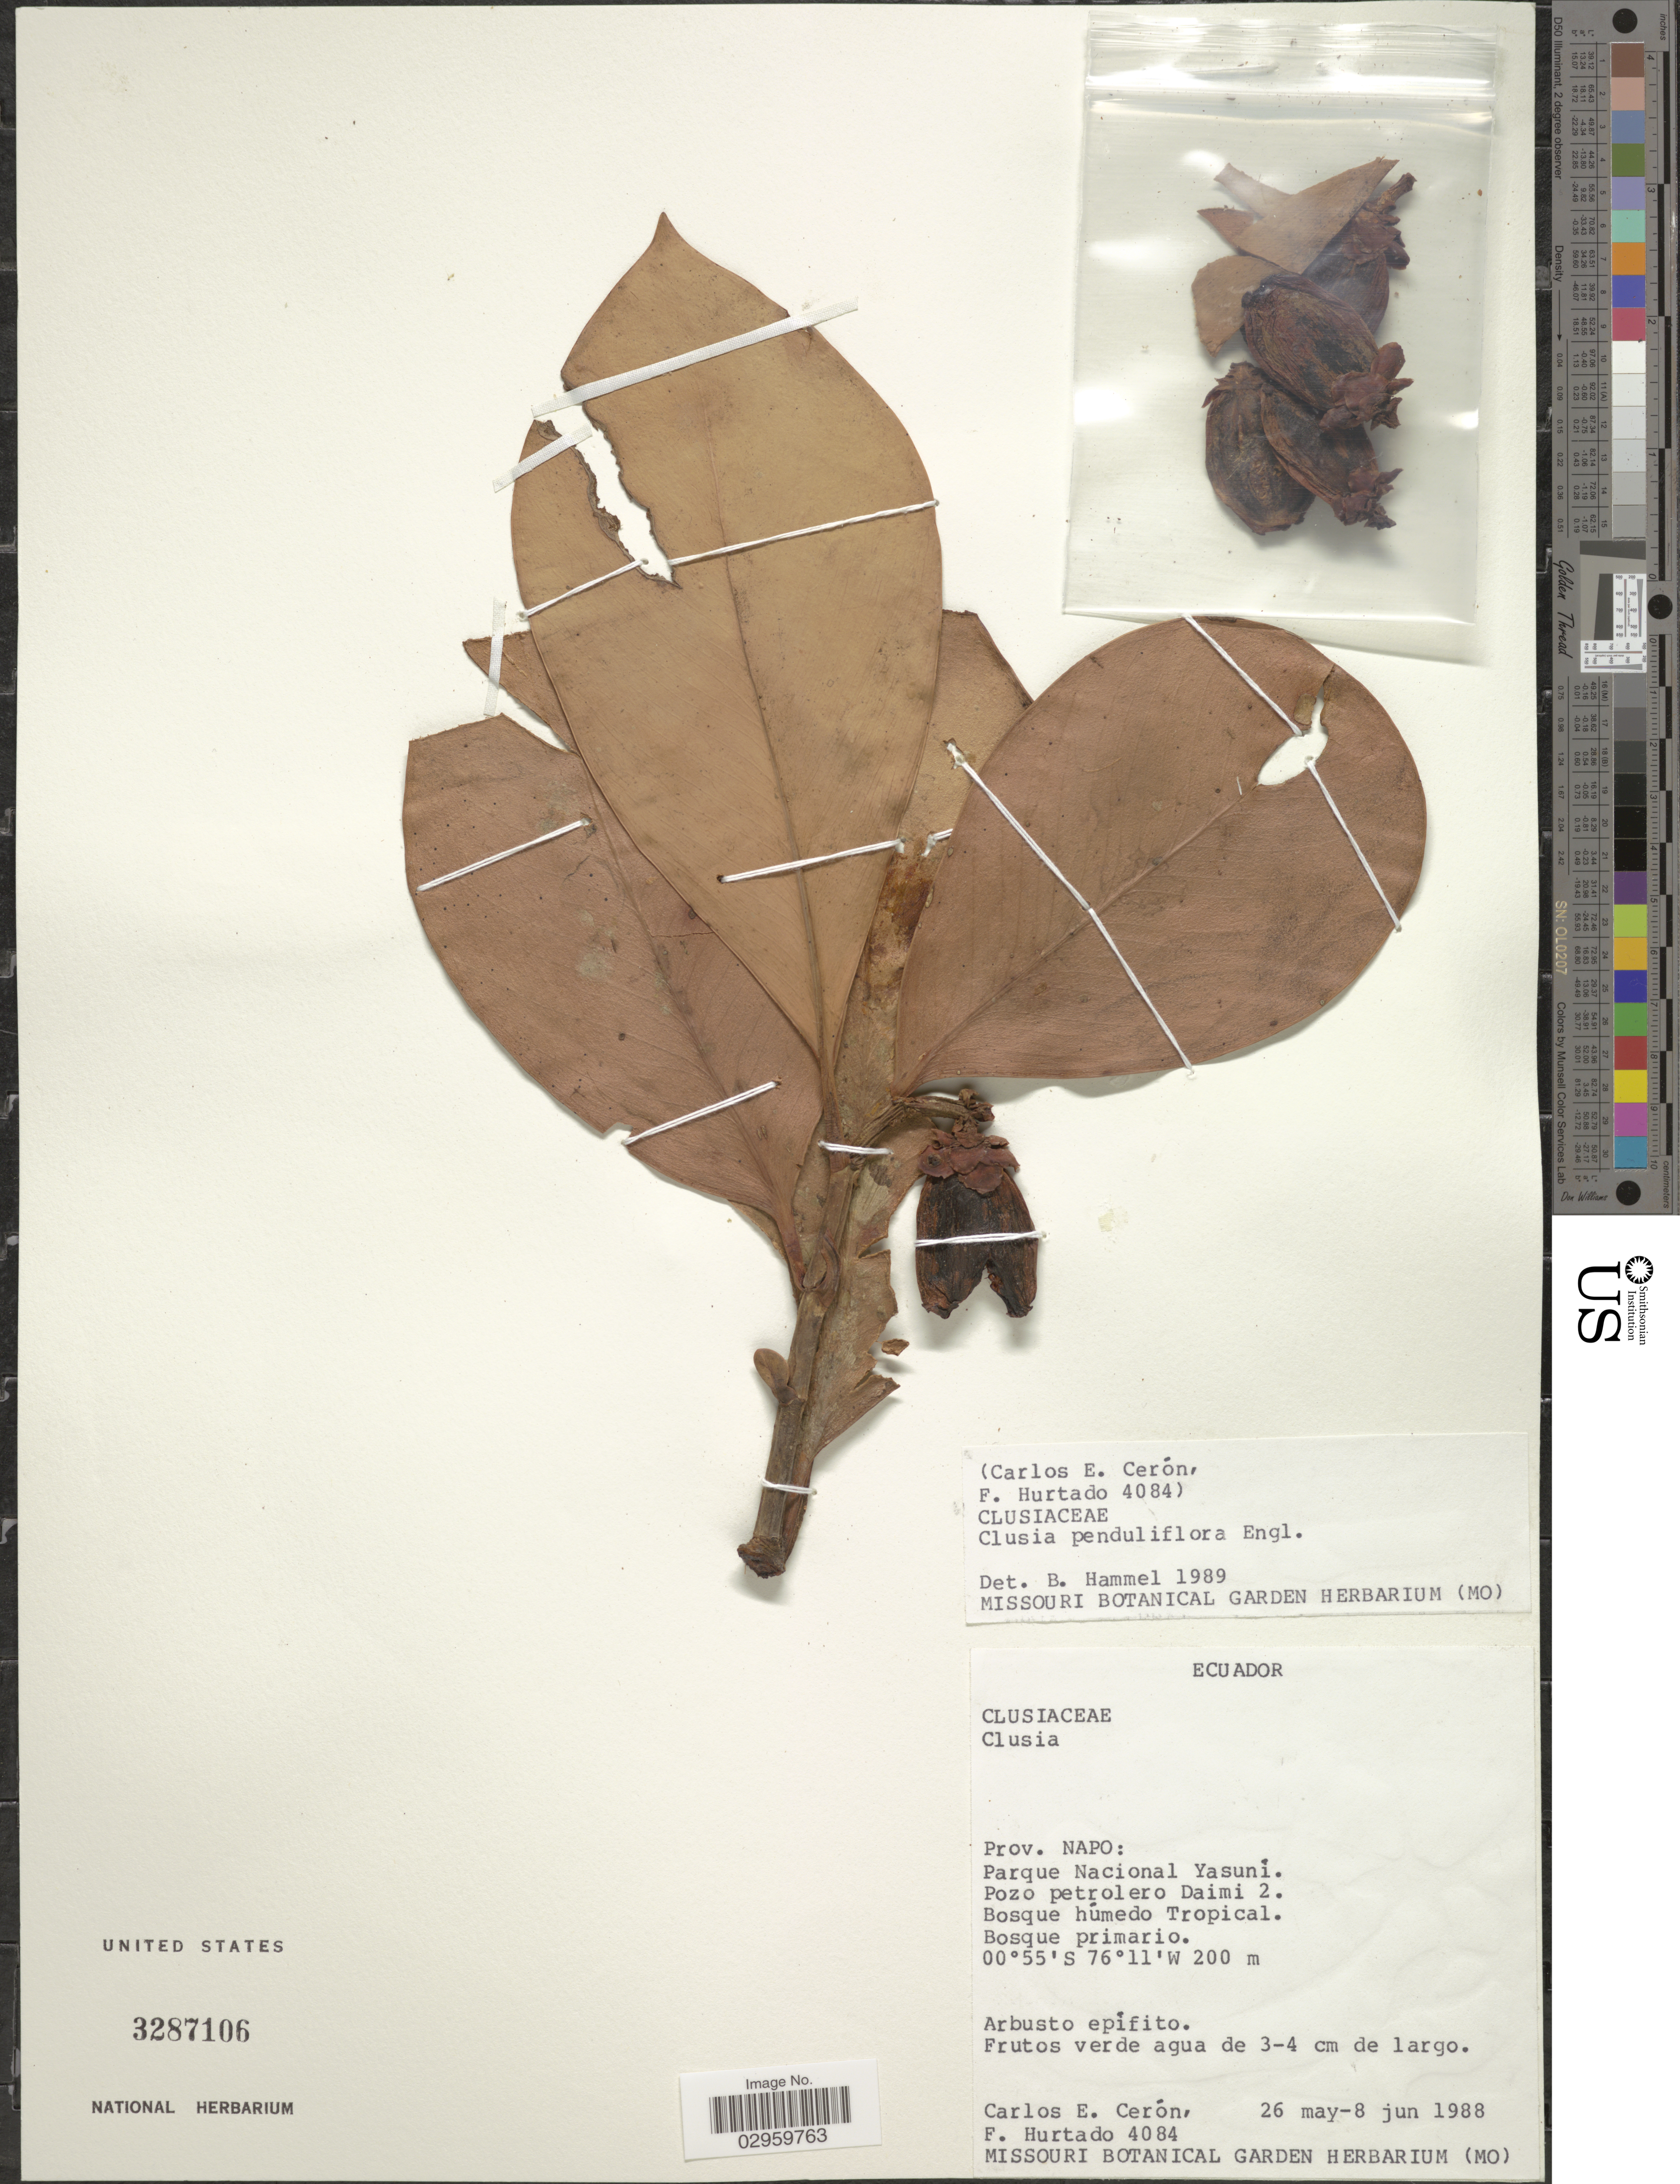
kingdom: Plantae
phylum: Tracheophyta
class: Magnoliopsida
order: Malpighiales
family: Clusiaceae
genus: Clusia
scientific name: Clusia penduliflora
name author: Engl.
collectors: C. E. Cerón M. & F. Hurtado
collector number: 4084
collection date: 1988-05-26/1988-06-08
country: Ecuador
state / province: Napo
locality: Parque Nacional Yasuní. Pozo petrolero Daimi 2.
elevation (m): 200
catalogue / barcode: US 3287106